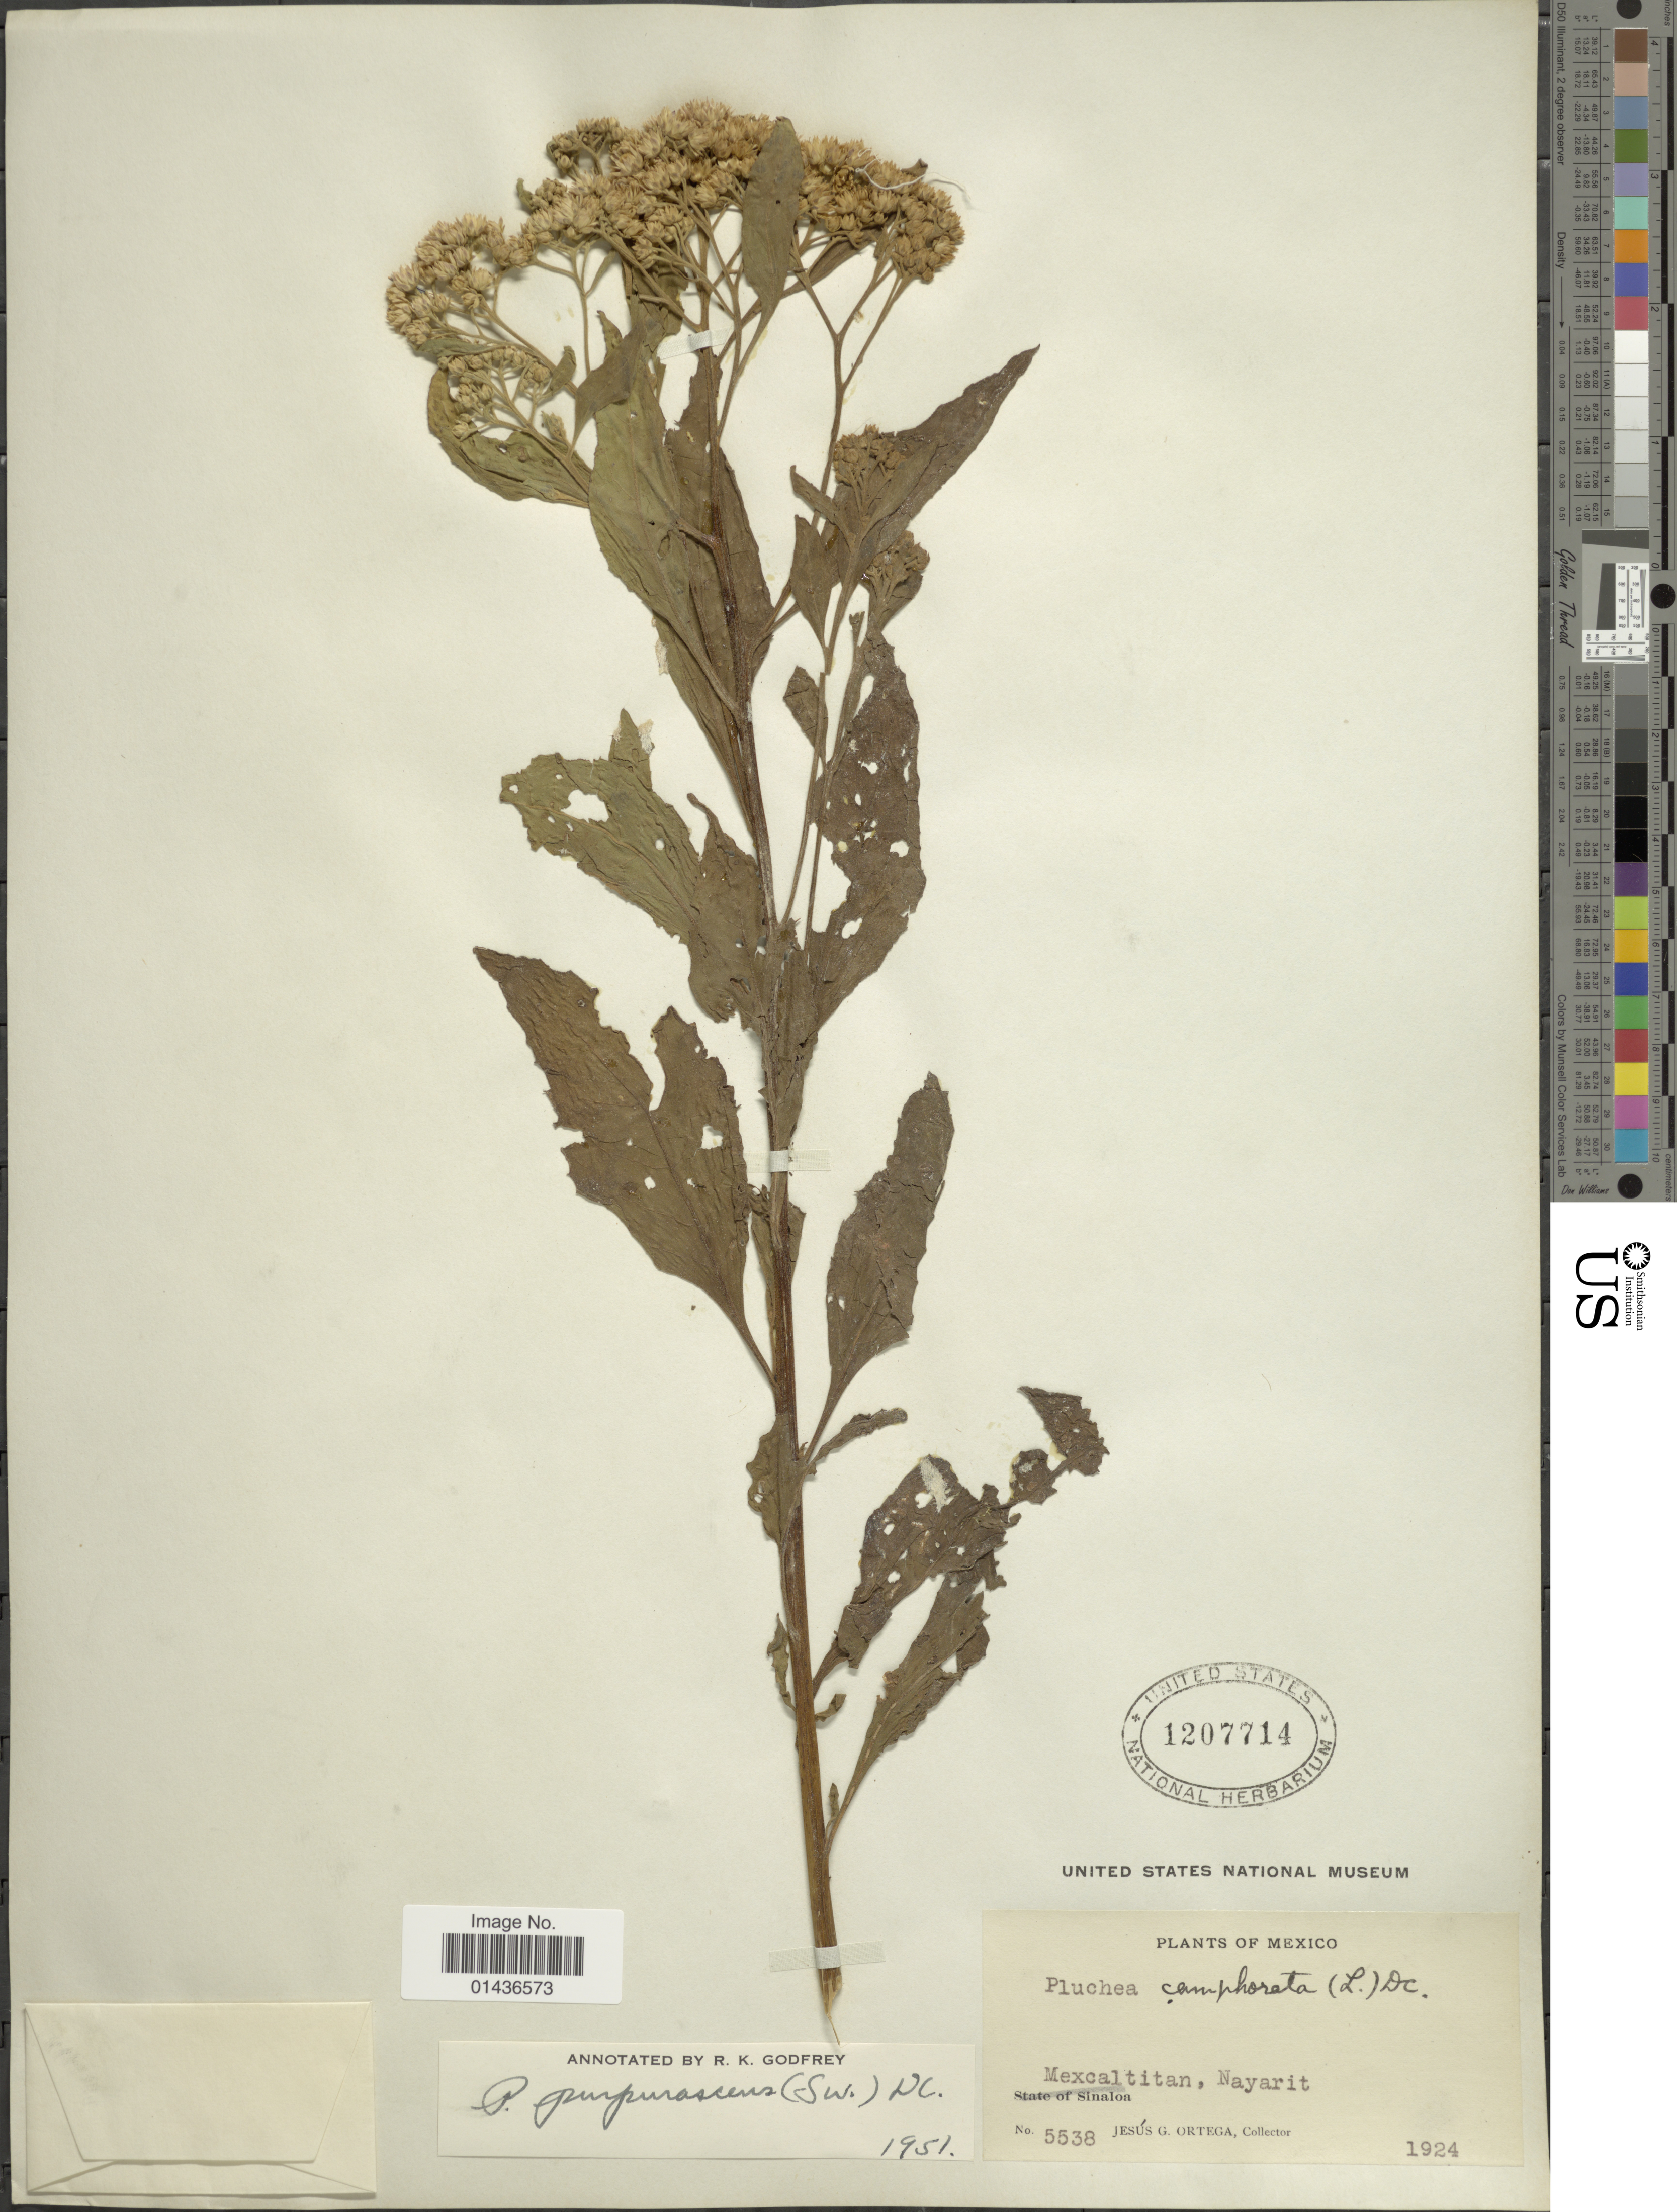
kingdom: Plantae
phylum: Tracheophyta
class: Magnoliopsida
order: Asterales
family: Asteraceae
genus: Pluchea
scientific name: Pluchea odorata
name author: (L.) Cass.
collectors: J. Ortega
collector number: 5538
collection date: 1924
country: Mexico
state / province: Nayarit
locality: Mexcaltitan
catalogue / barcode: US 1207714